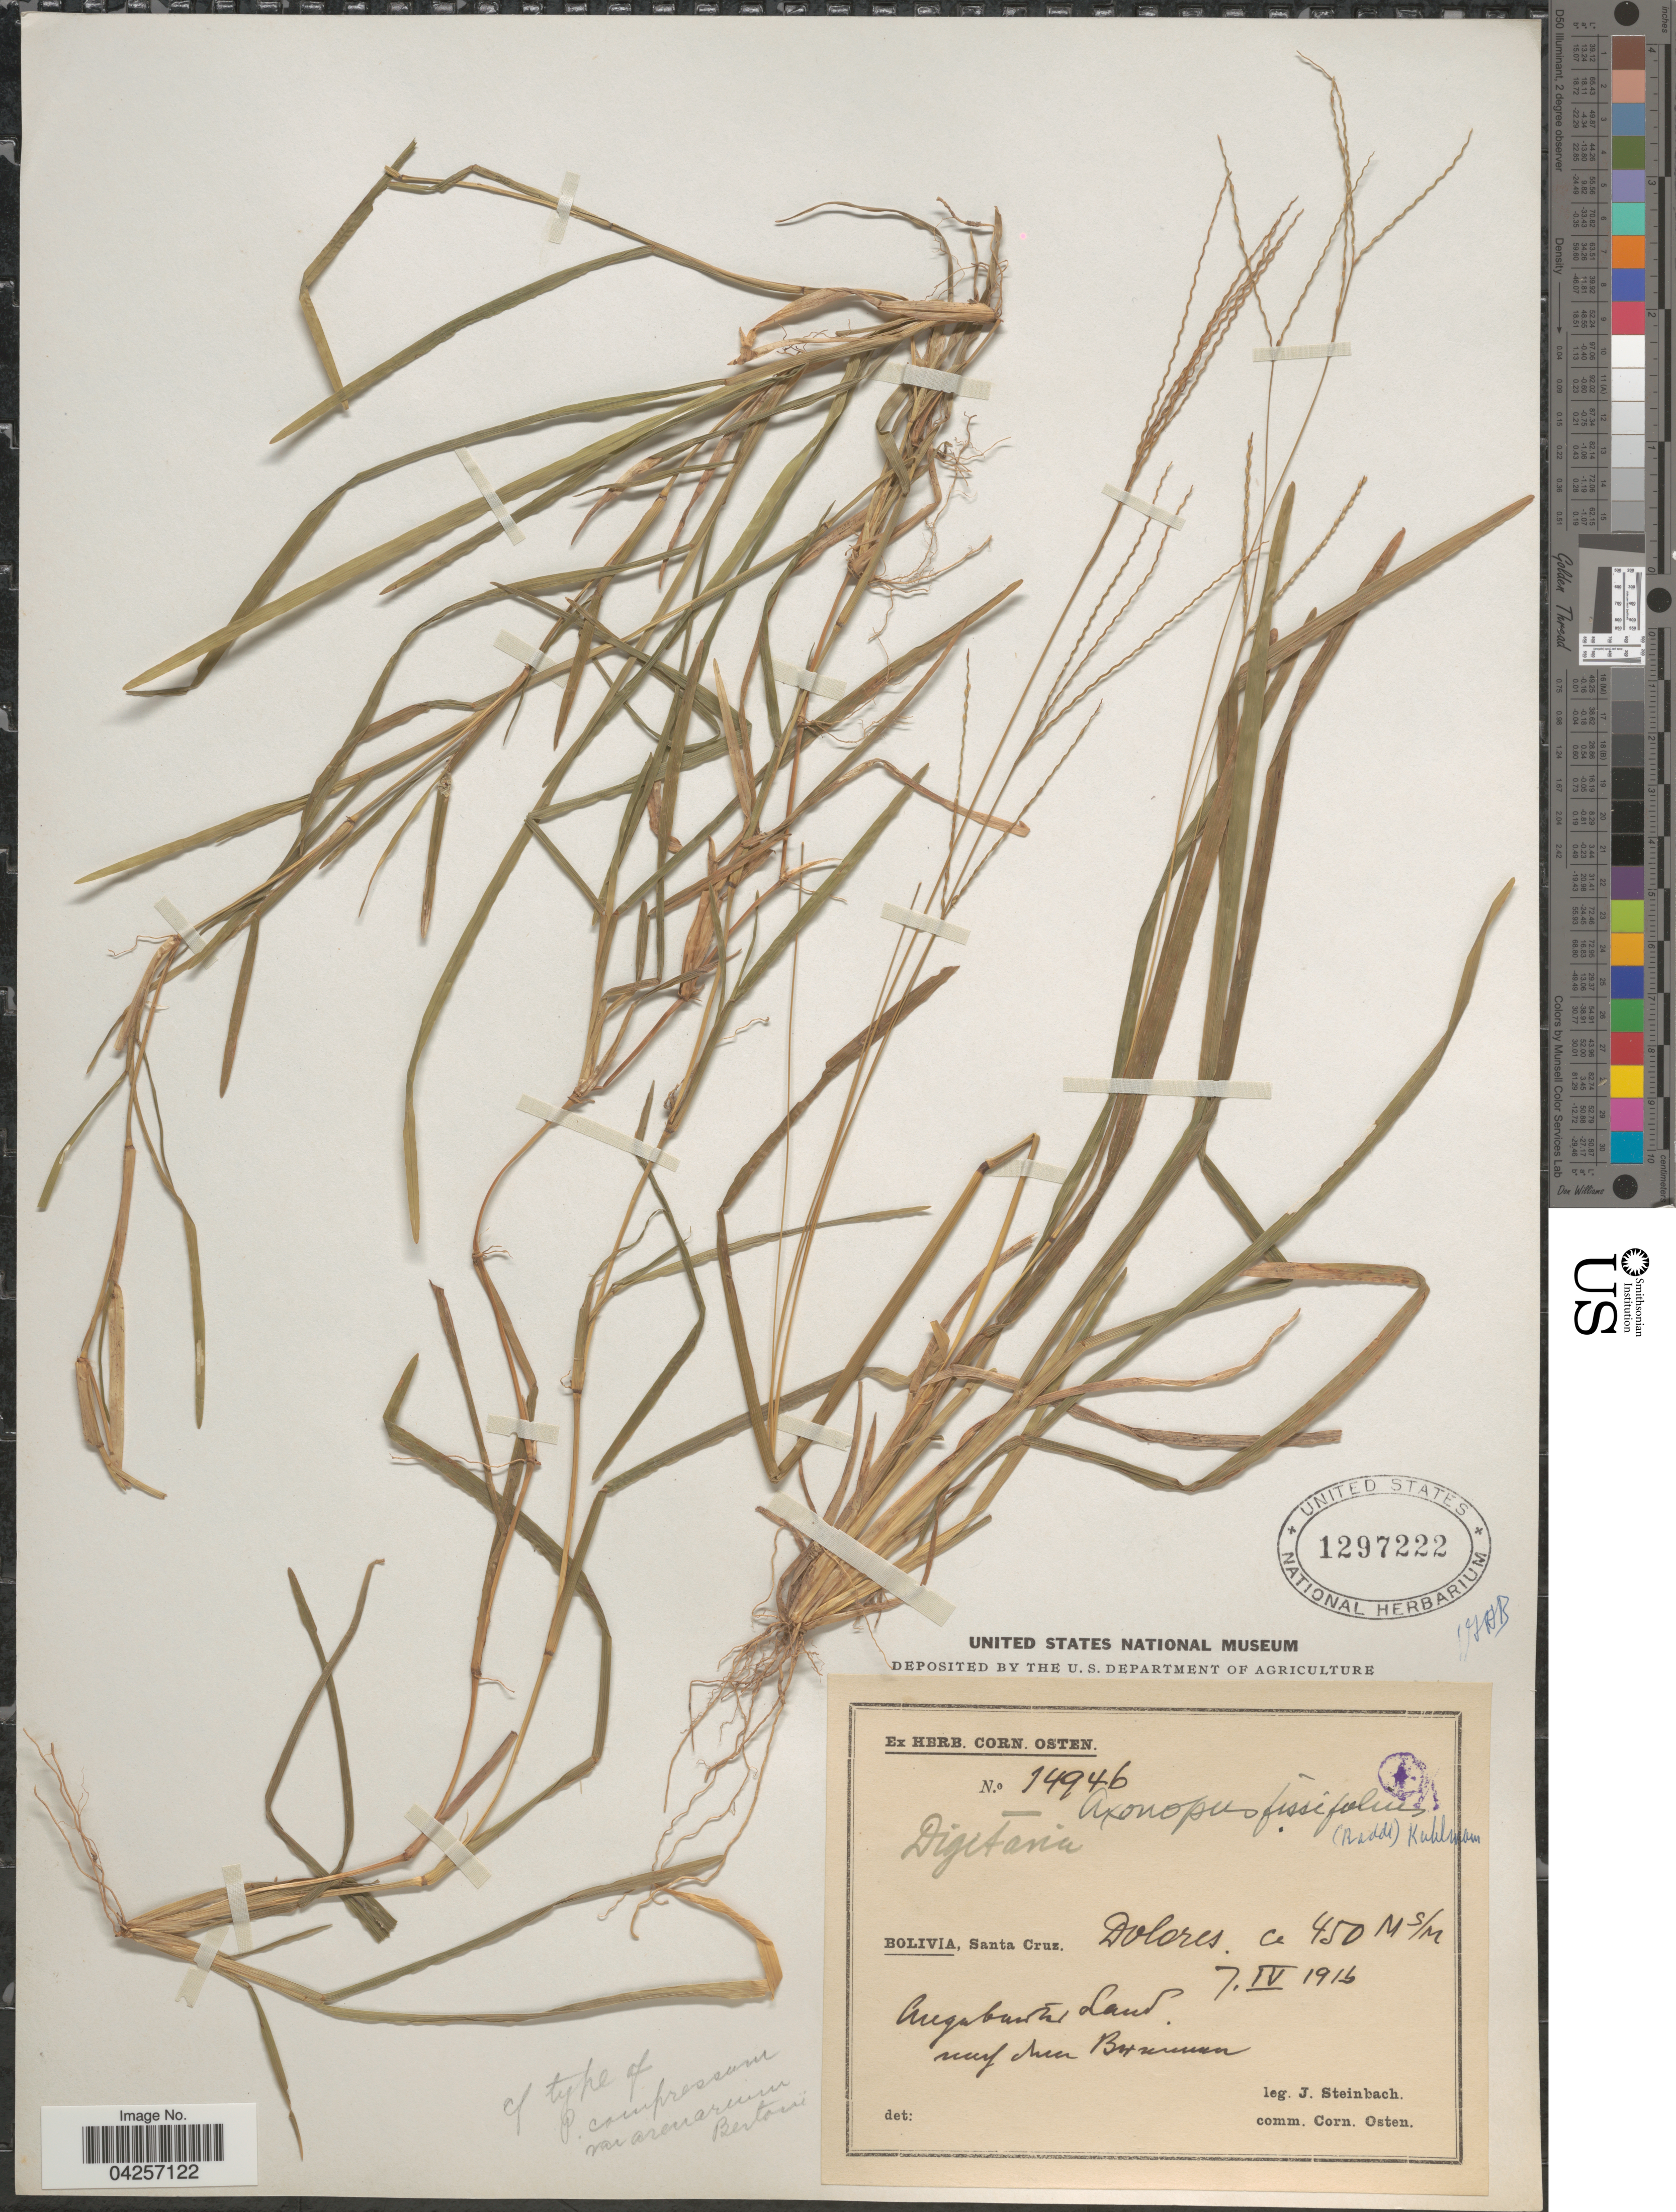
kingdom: Plantae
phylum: Tracheophyta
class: Liliopsida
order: Poales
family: Poaceae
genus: Axonopus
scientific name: Axonopus fissifolius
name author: (Raddi) Kuhlm.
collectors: J. Steinbach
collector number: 14946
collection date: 1915-04-07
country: Bolivia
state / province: Santa Cruz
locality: Dolores.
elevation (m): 450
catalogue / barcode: US 1297222